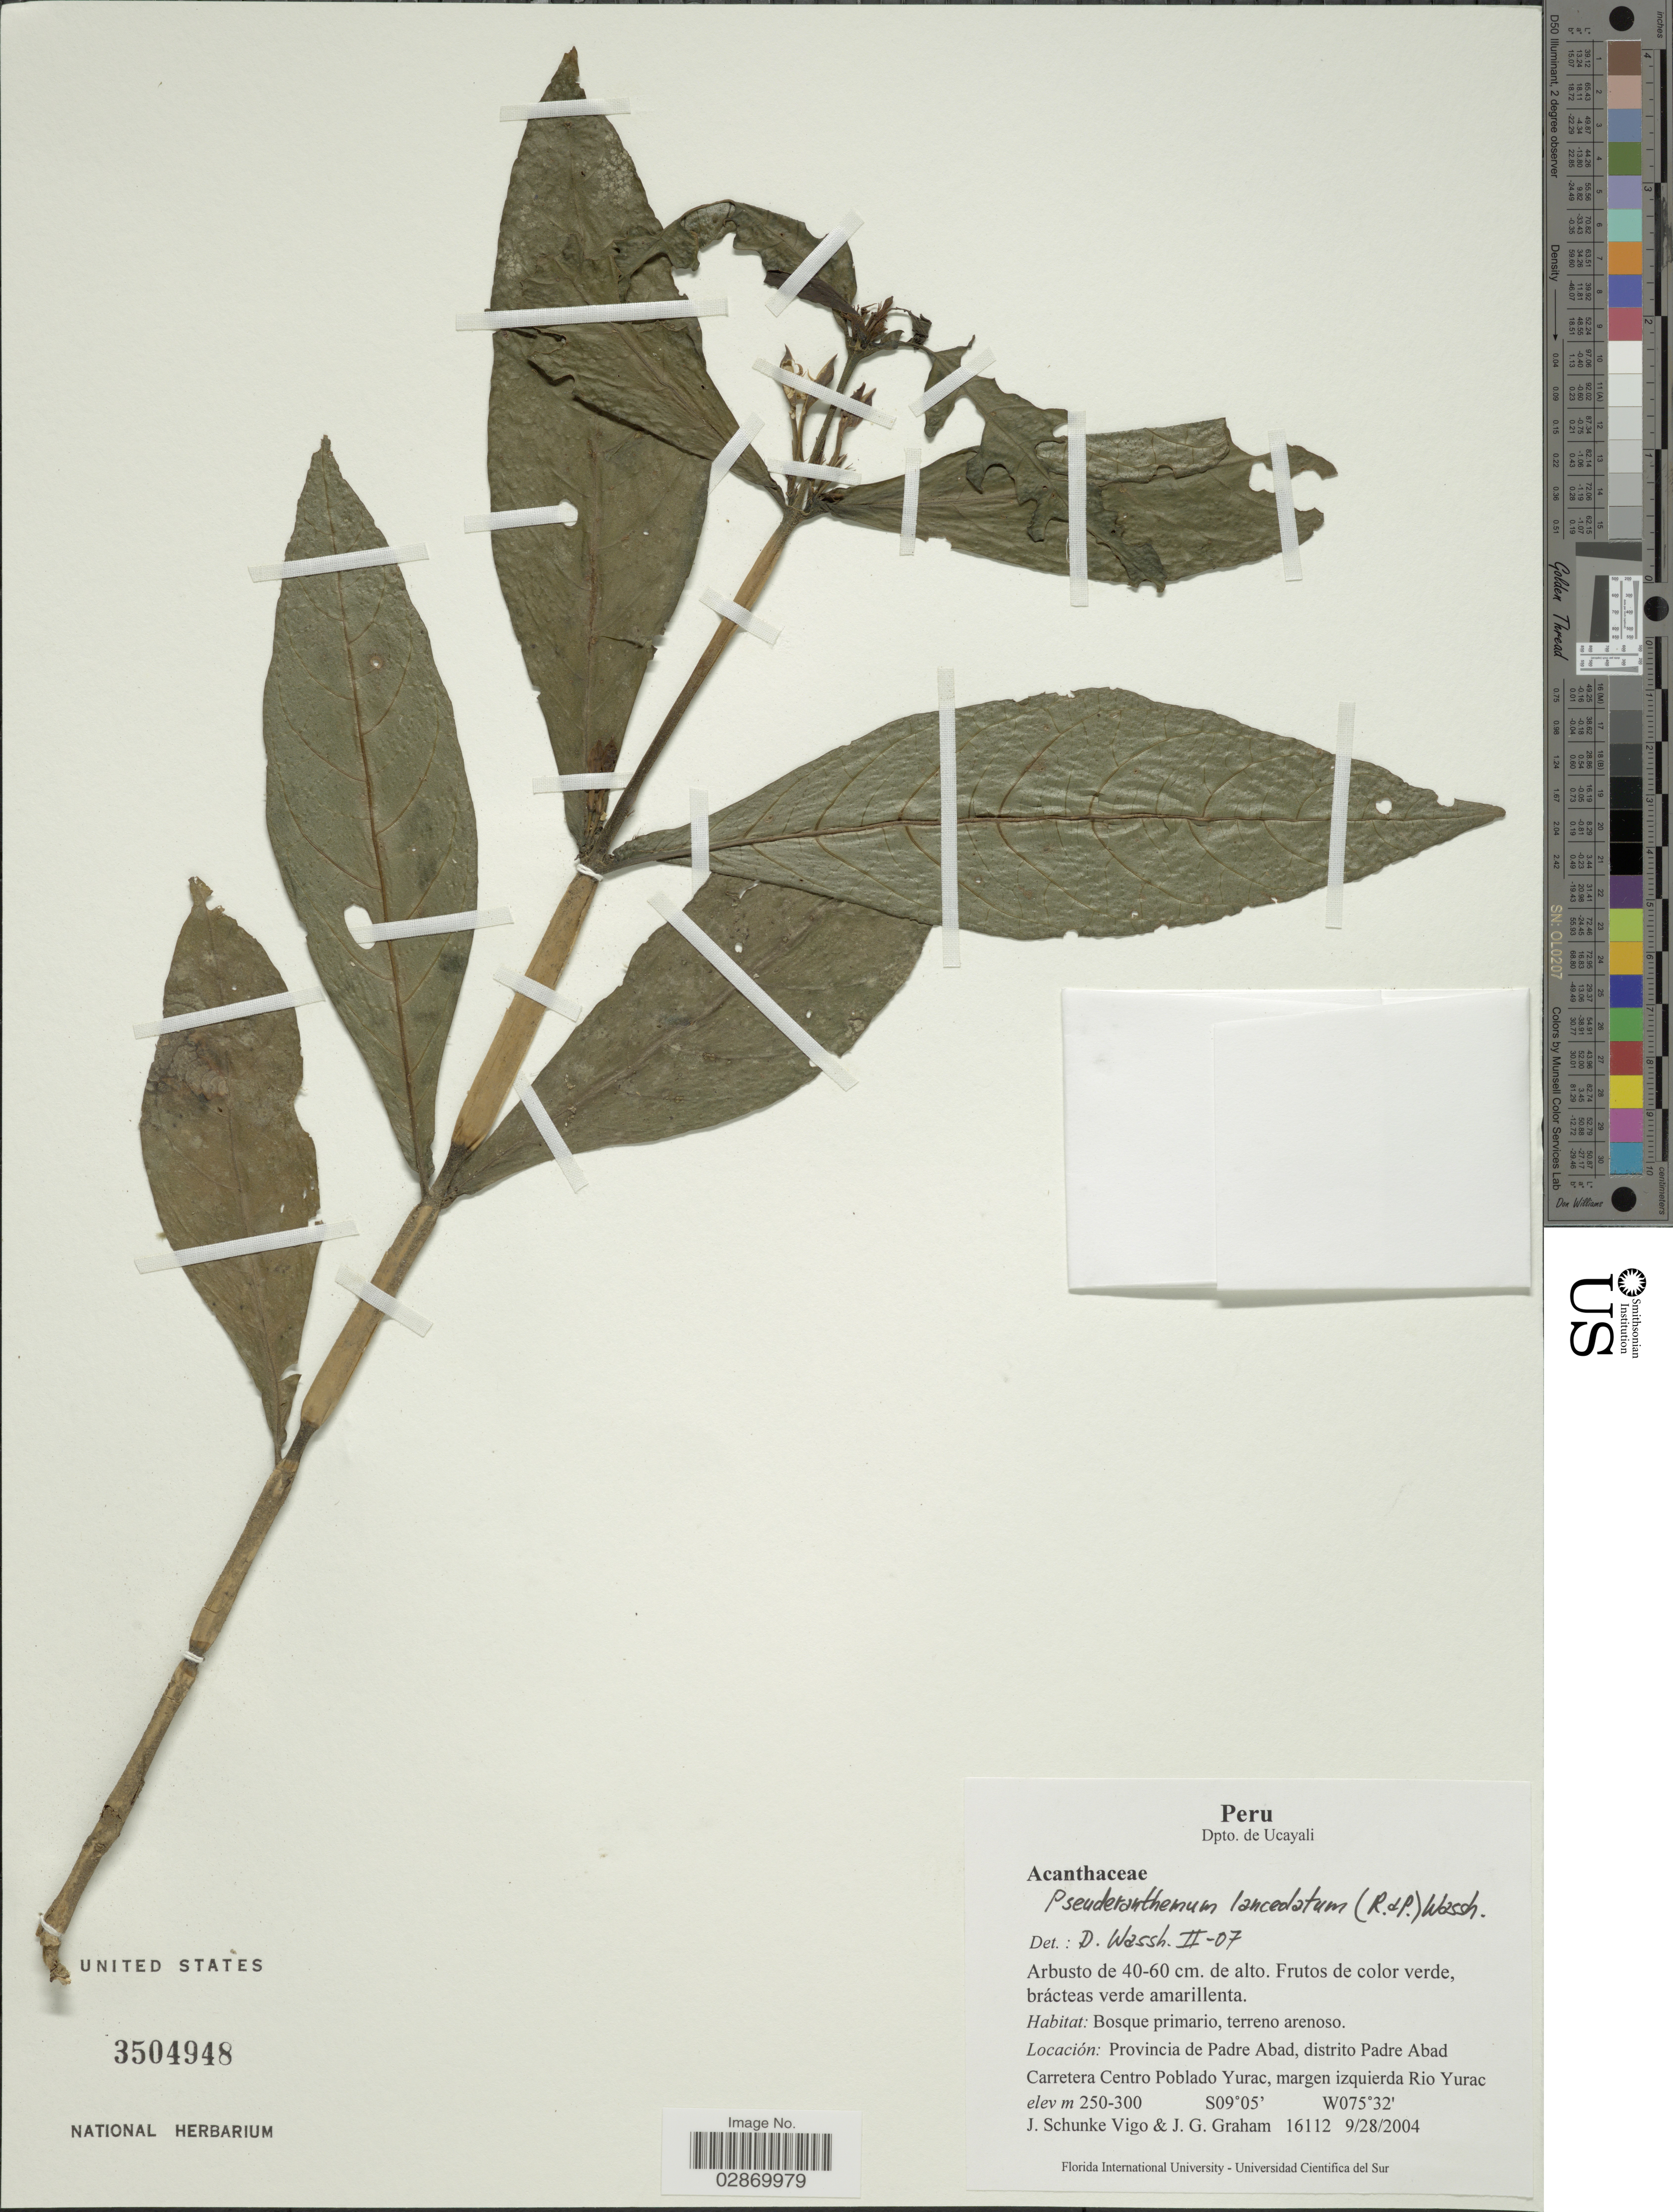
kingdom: Plantae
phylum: Tracheophyta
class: Magnoliopsida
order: Lamiales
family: Acanthaceae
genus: Pseuderanthemum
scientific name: Pseuderanthemum lanceolatum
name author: (Ruiz & Pav.) Wassh.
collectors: J. Schunke Vigo & J. Graham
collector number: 16112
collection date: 2004-09-28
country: Peru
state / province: Ucayali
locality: Dpto. de Ucayali, Provincia de Padre Abad, distrito Padre Abad Carretera Centro Poblado Yurac, margen izquierda Rio Yurac.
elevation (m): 250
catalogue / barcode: US 3504948